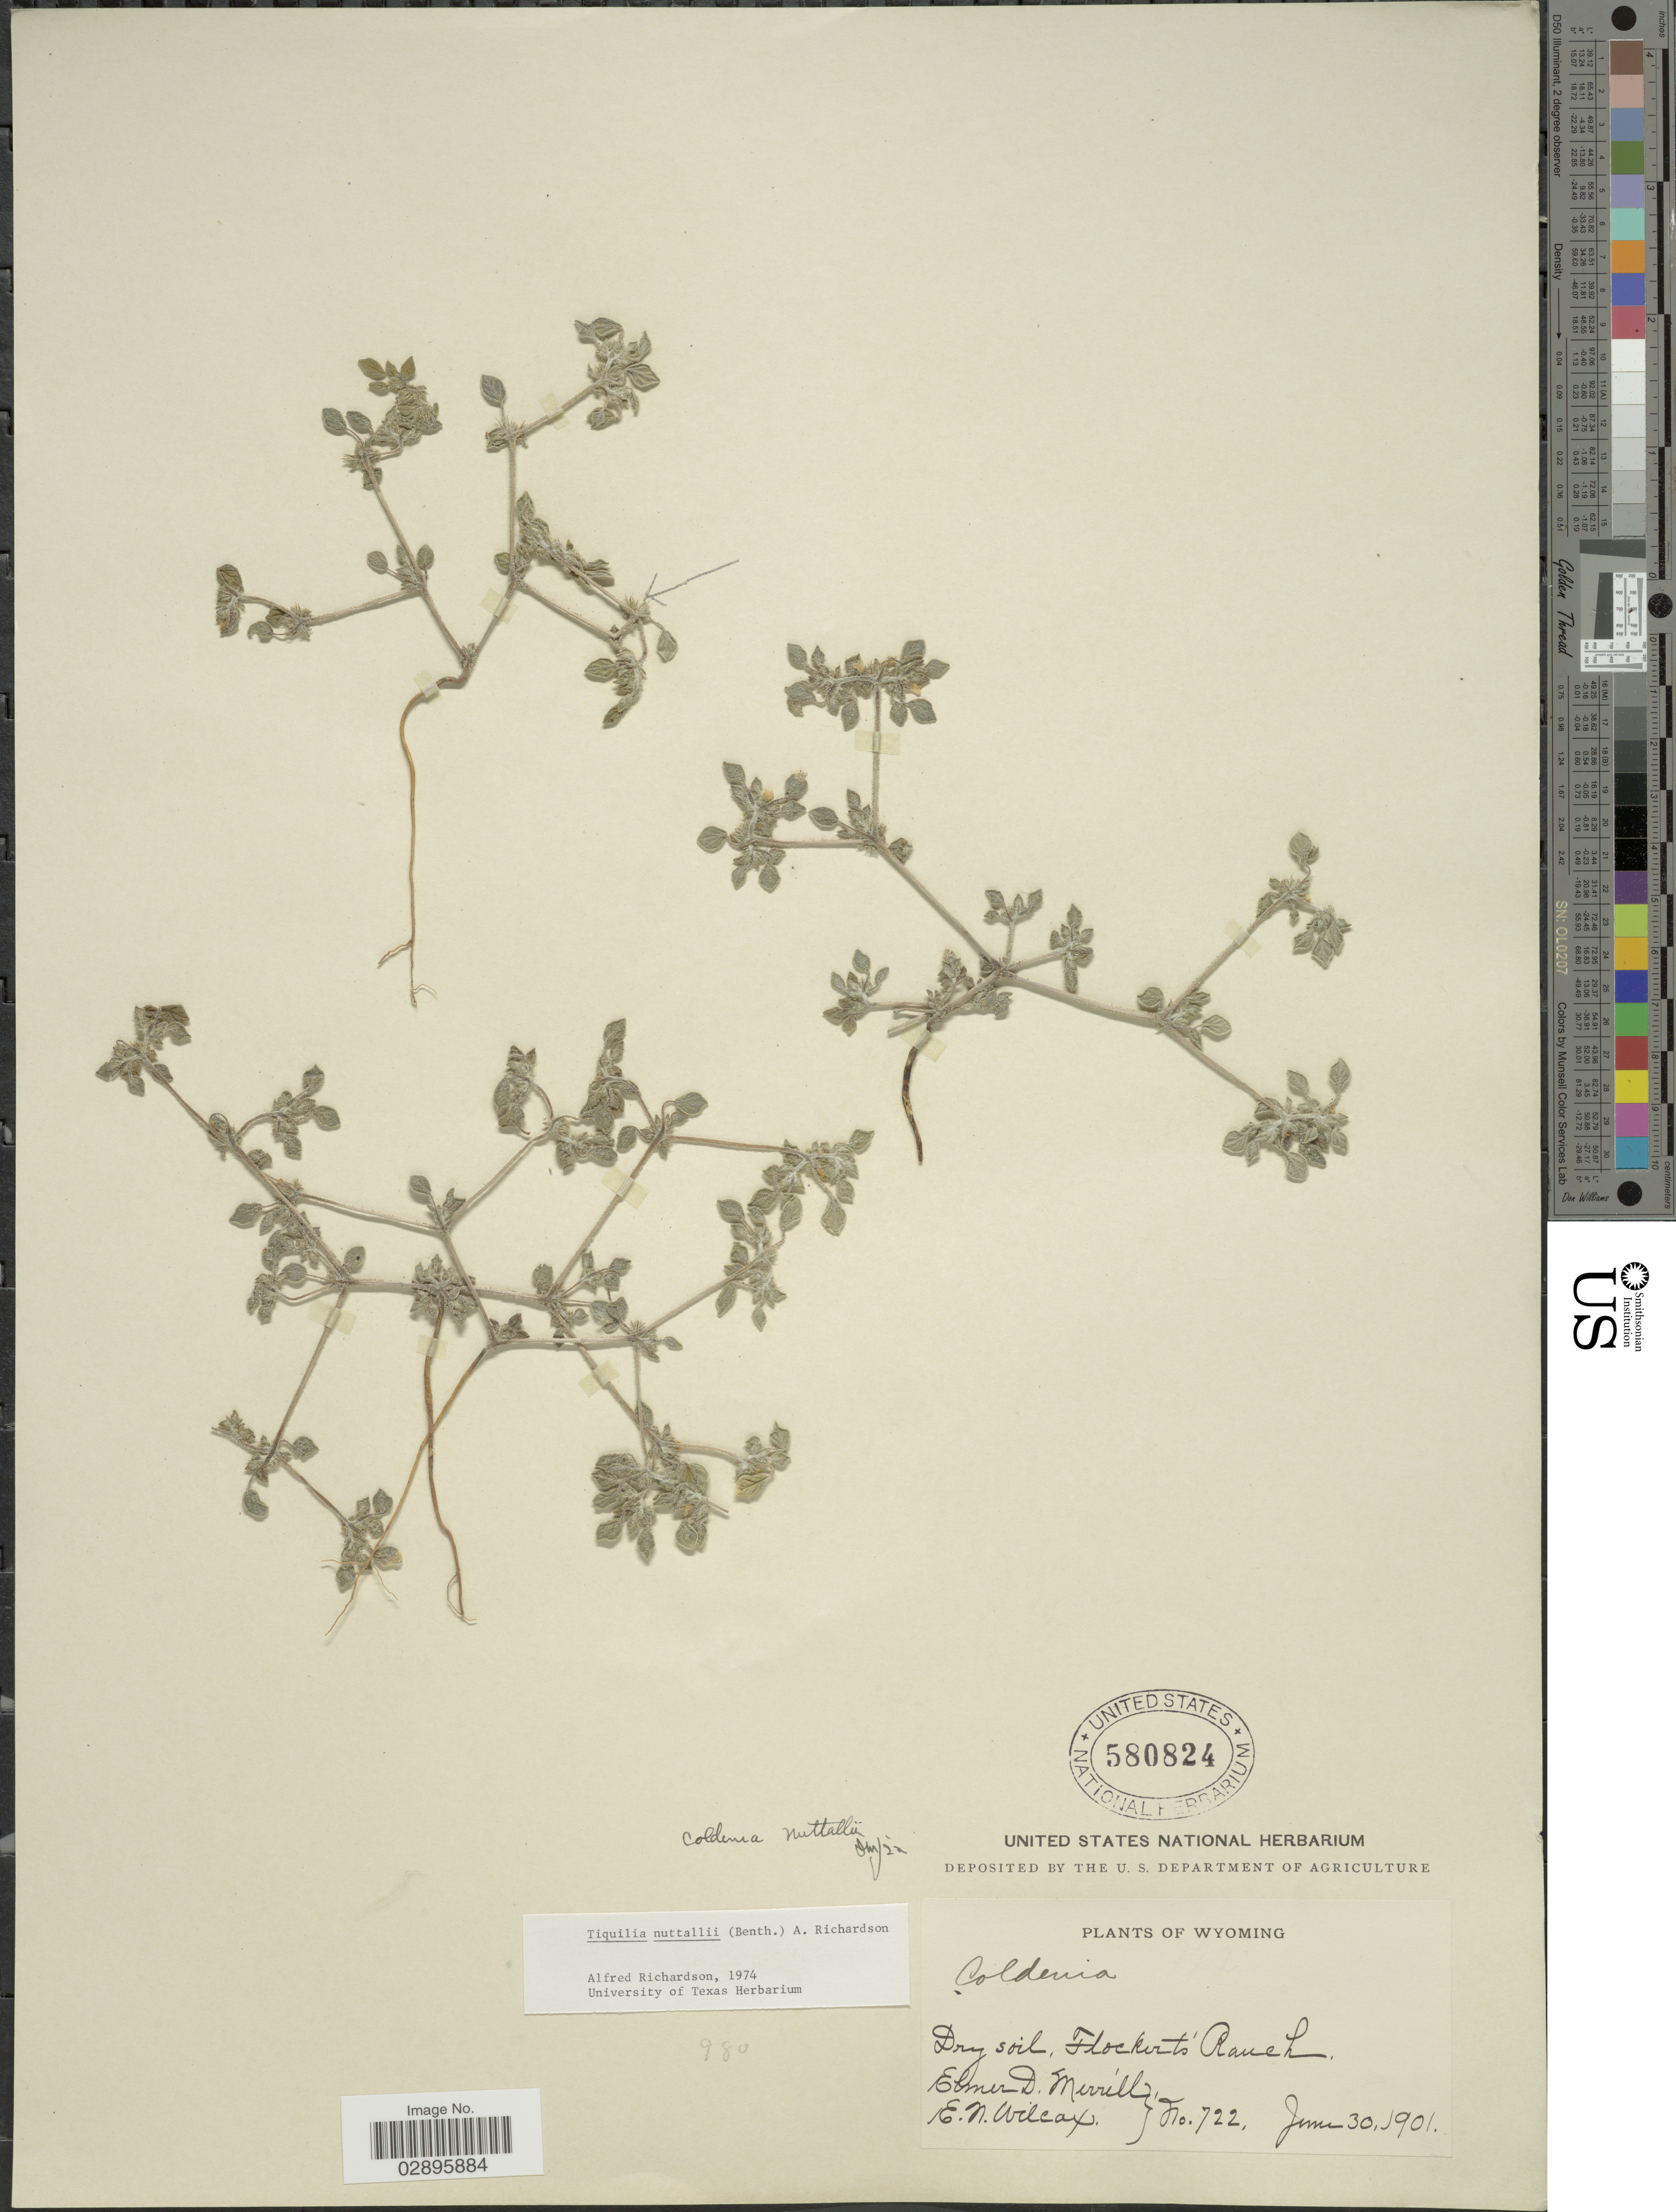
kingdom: Plantae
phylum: Tracheophyta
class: Magnoliopsida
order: Boraginales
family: Ehretiaceae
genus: Tiquilia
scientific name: Tiquilia nuttallii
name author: (Hook.) A.T. Richardson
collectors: E. D. Merrill & E. Wilcox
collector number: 722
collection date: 1901-06-30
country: United States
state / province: Wyoming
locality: Dry soil, Flockerts' Ranch.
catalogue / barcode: US 580824